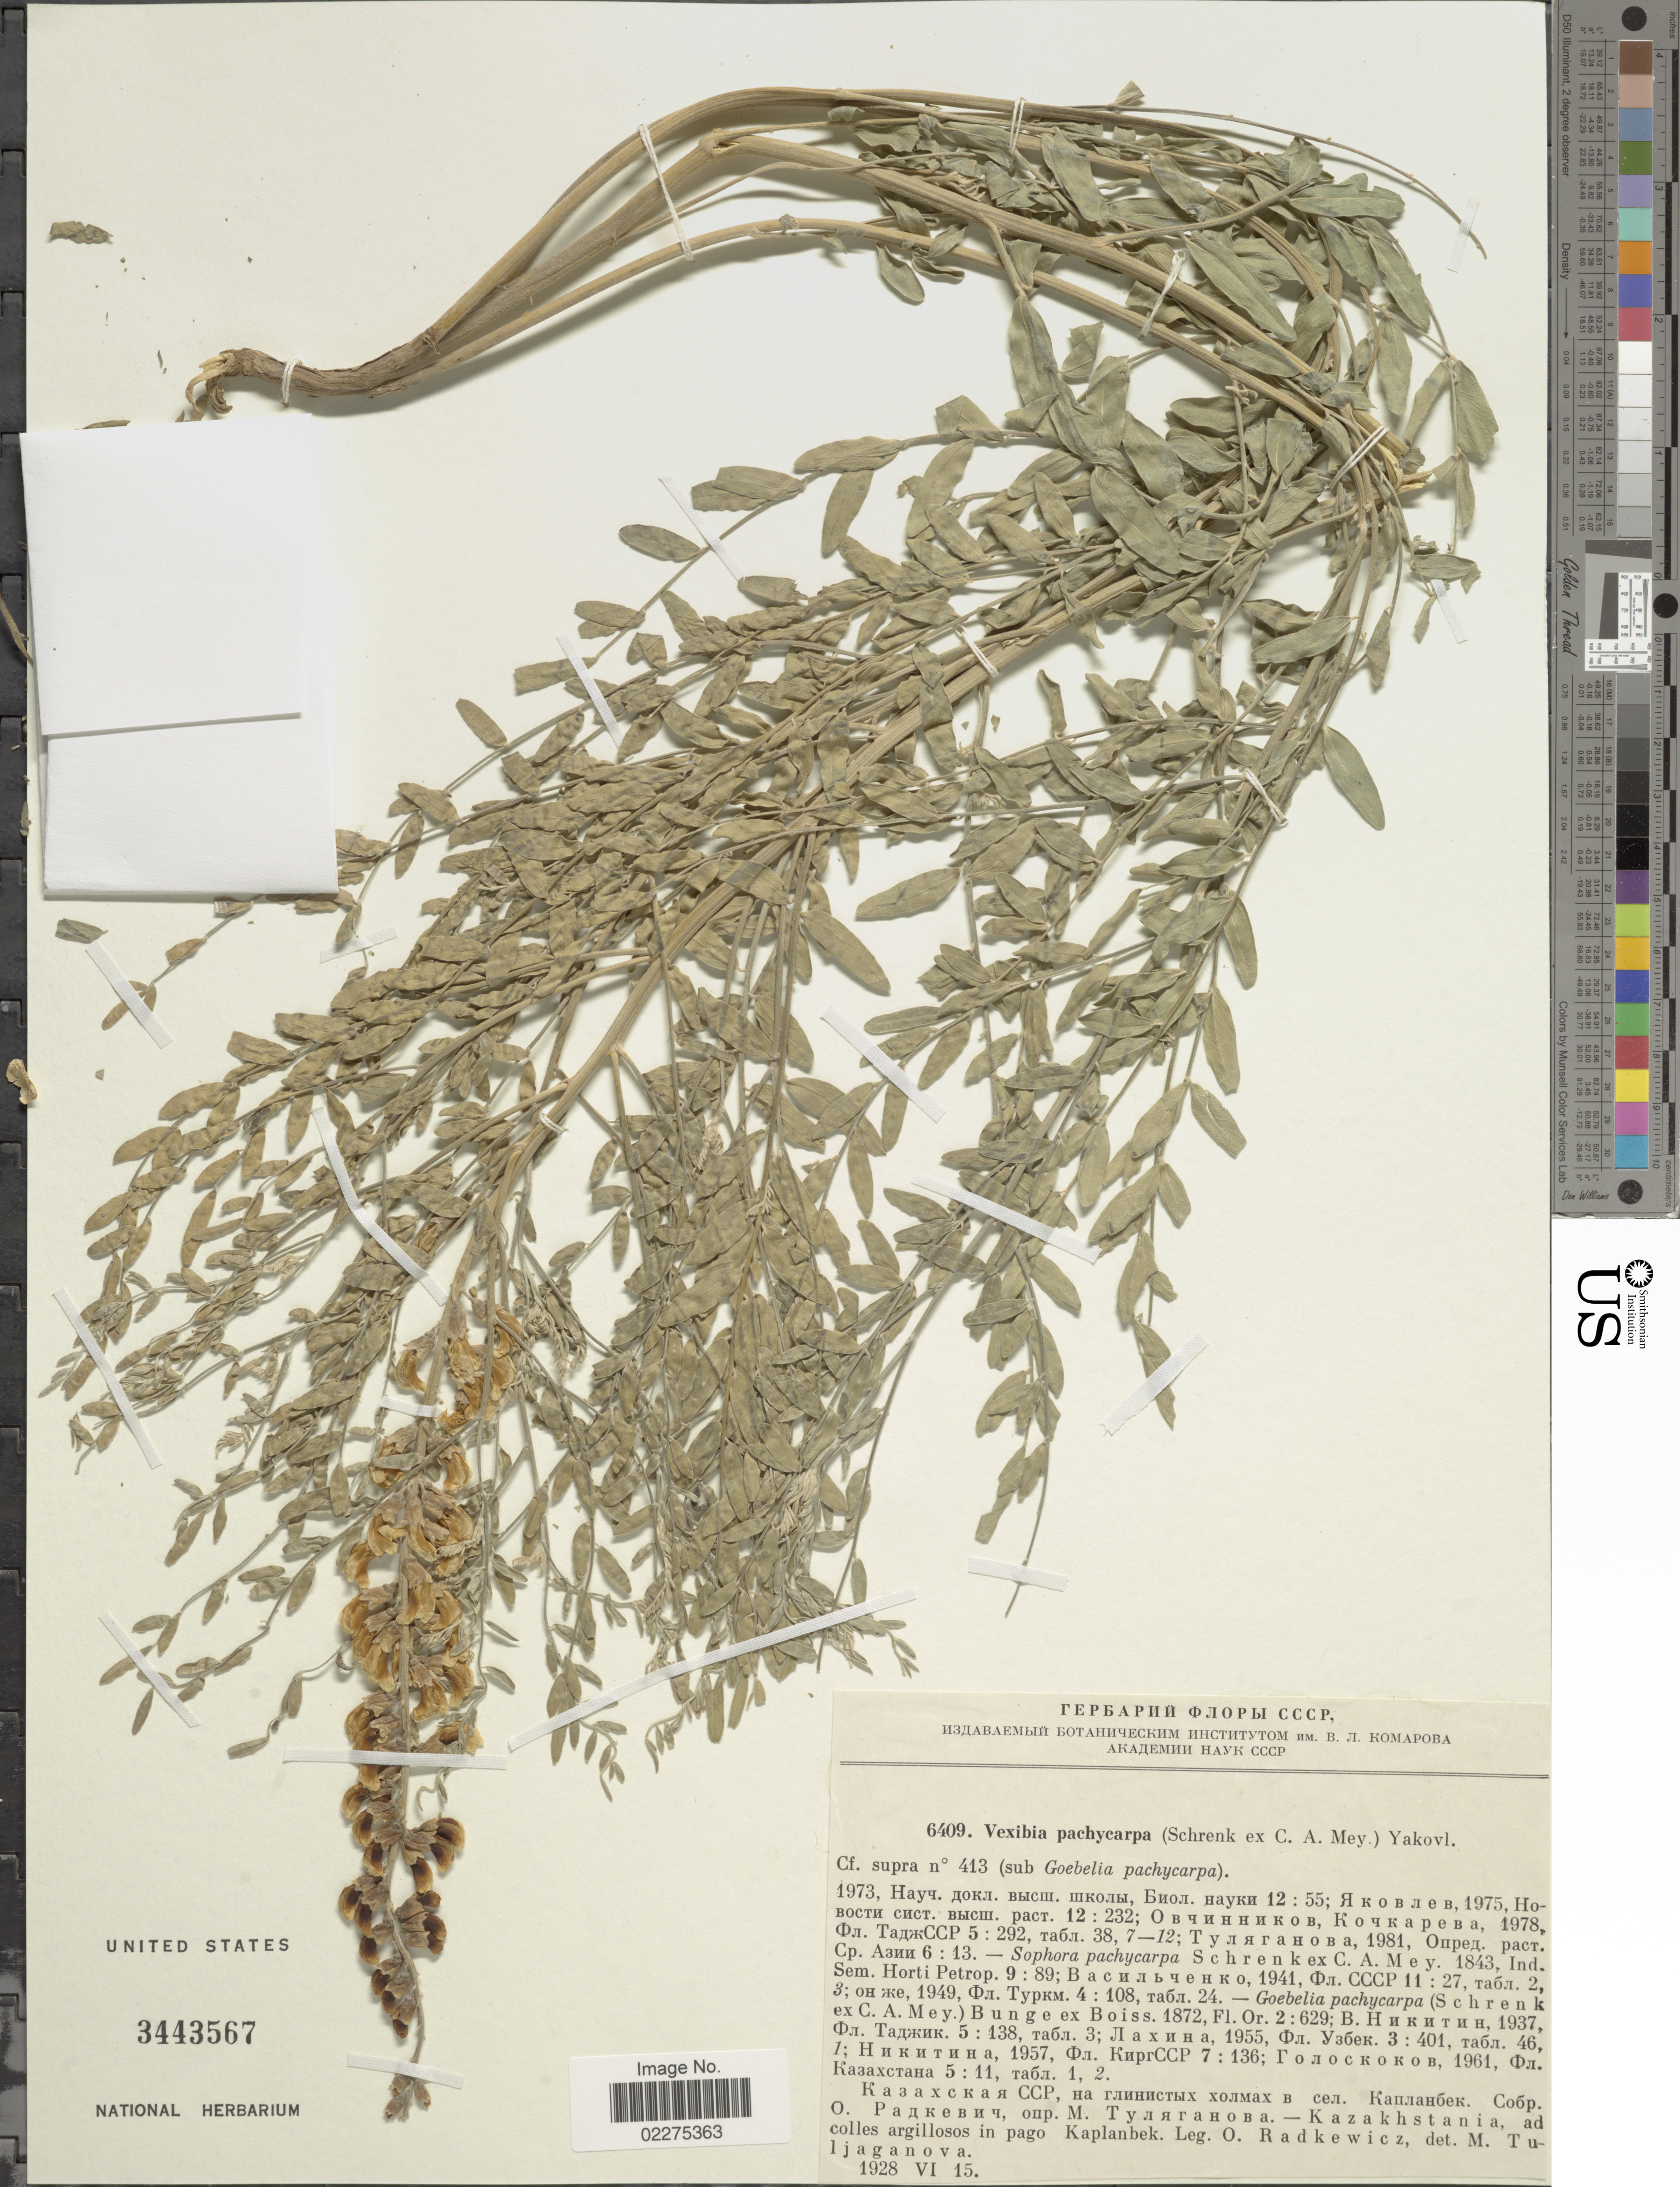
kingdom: Plantae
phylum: Tracheophyta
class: Magnoliopsida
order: Fabales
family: Fabaceae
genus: Sophora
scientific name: Sophora pachycarpa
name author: Schrenk ex C.A. Mey.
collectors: O. Radkewicz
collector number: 6409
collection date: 1928-06-15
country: Kazakhstan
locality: Pago Kaplanbek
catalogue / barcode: US 3443567